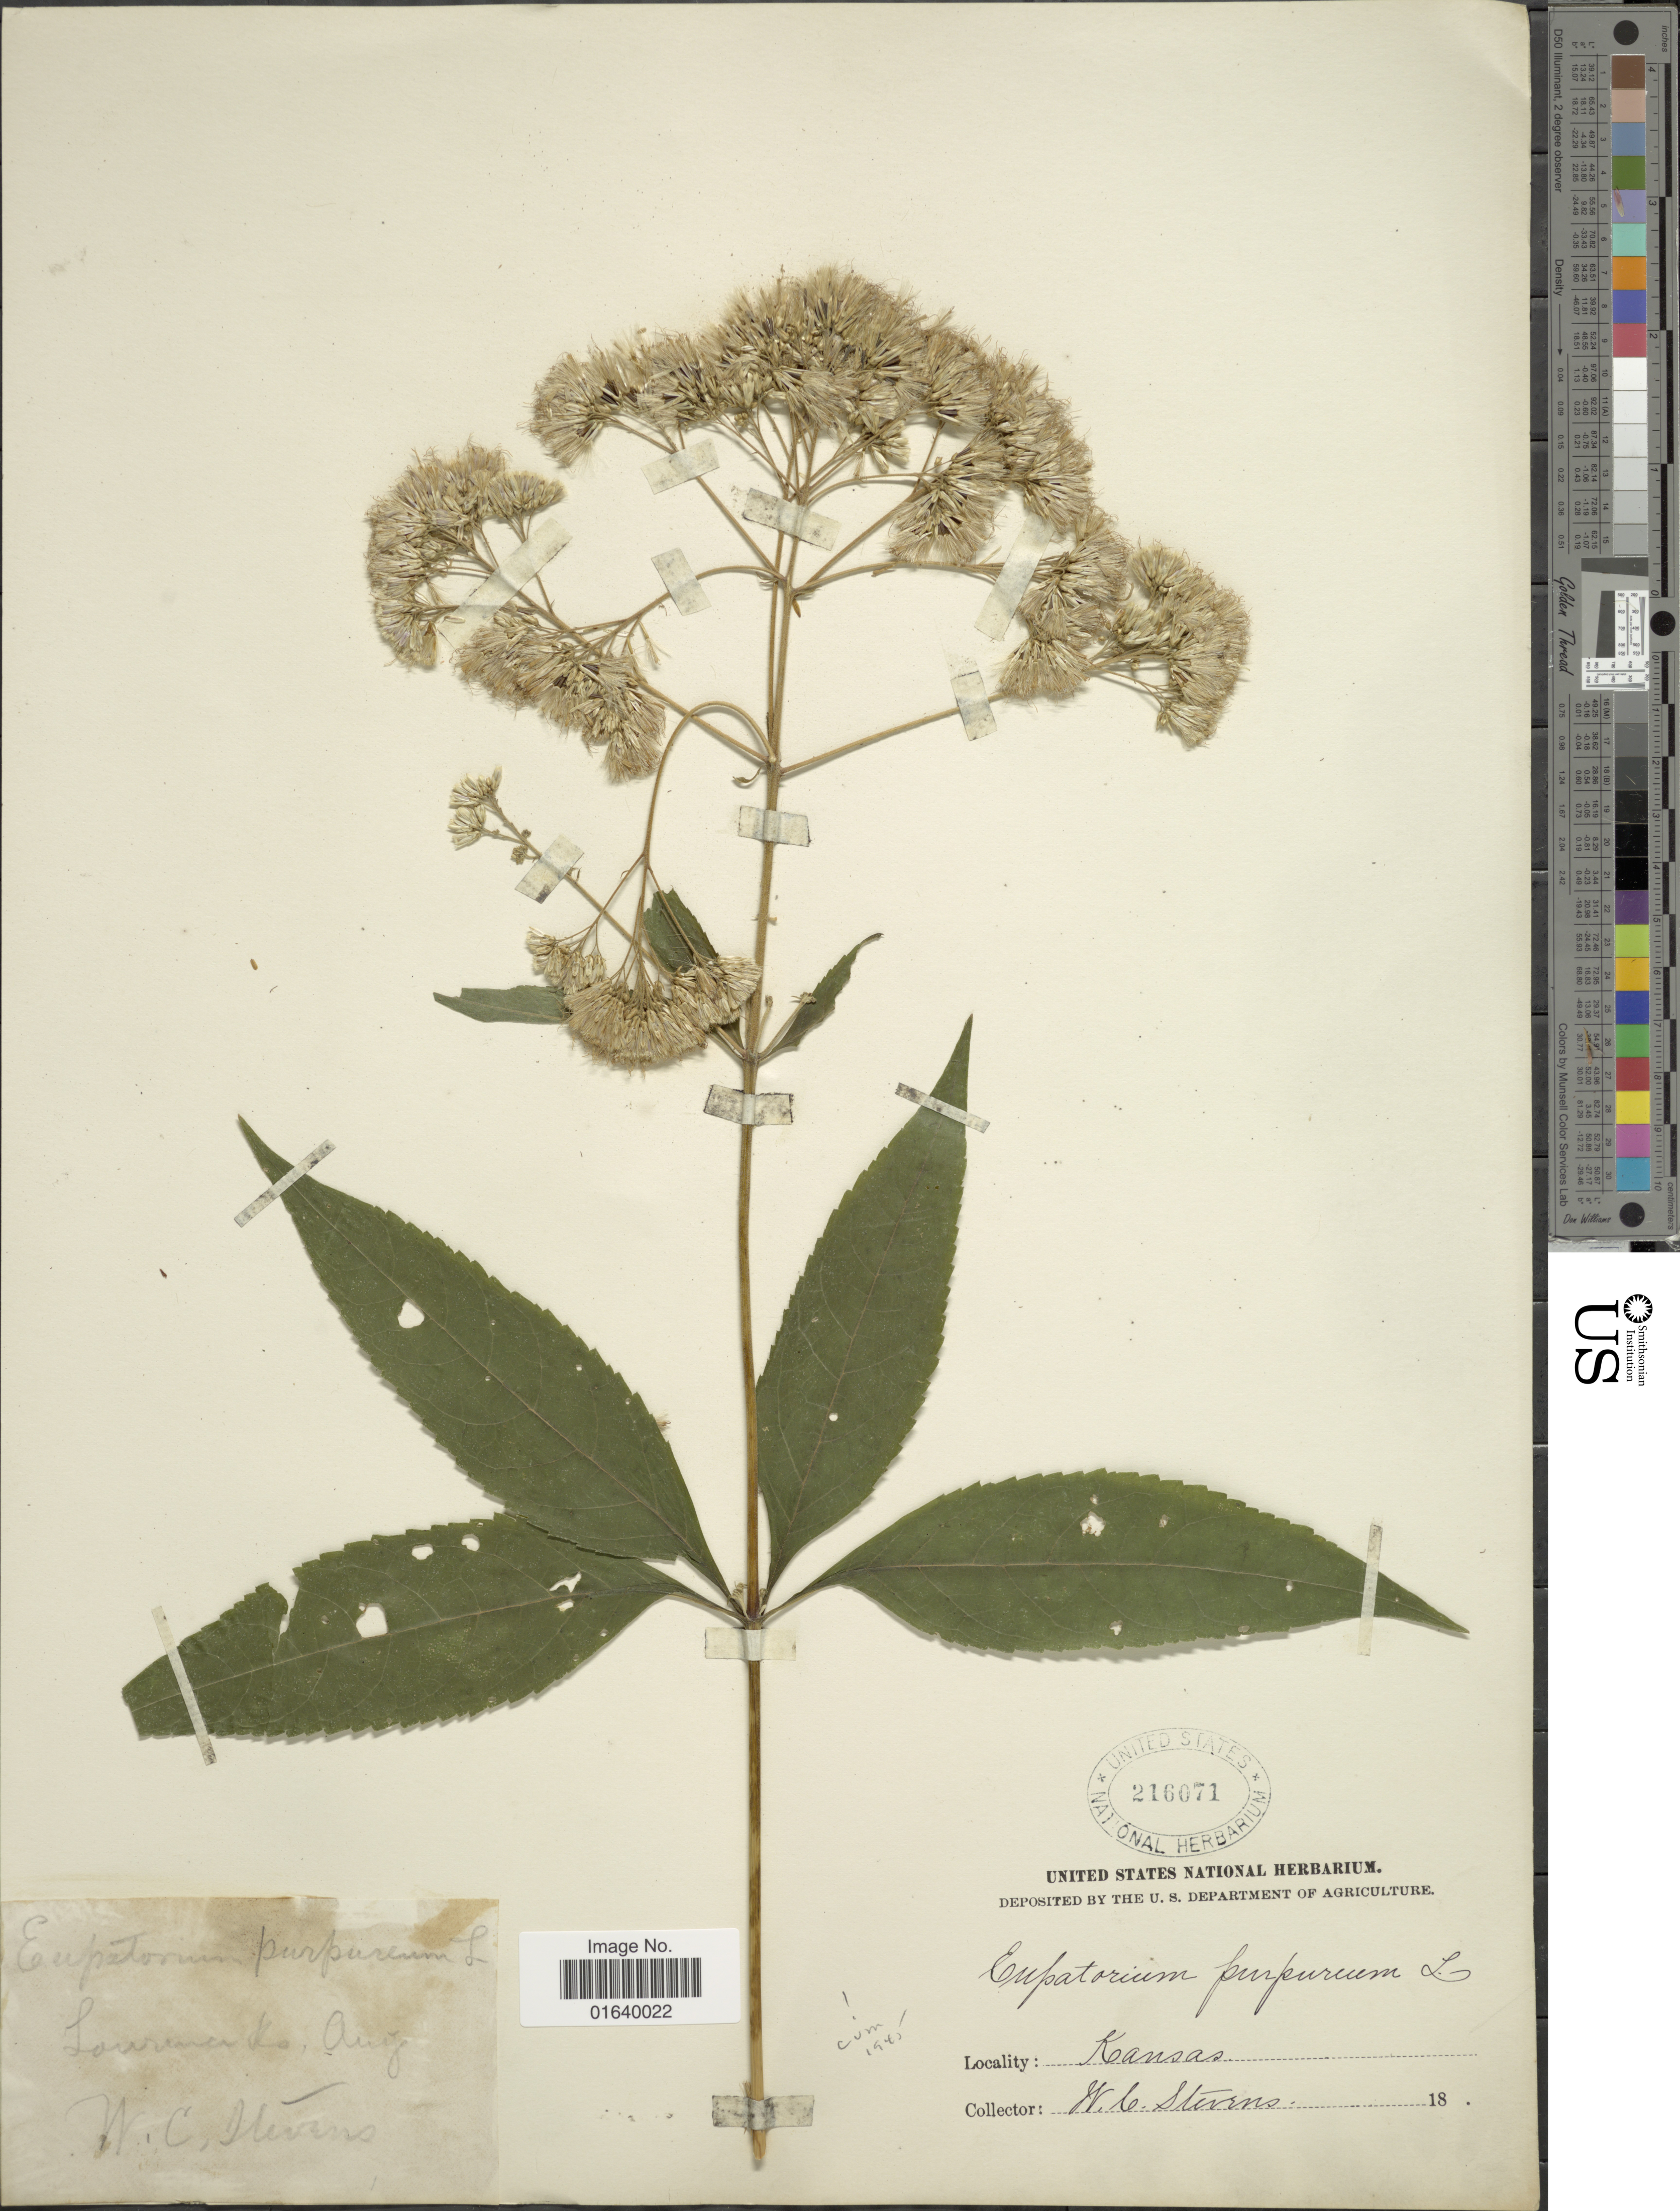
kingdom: Plantae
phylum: Tracheophyta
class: Magnoliopsida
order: Asterales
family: Asteraceae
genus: Eupatorium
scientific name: Eupatorium purpureum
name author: (L.) E.E. Lamont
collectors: W. C. Stevens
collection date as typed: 18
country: United States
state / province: Kansas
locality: Lawrence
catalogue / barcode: US 216671